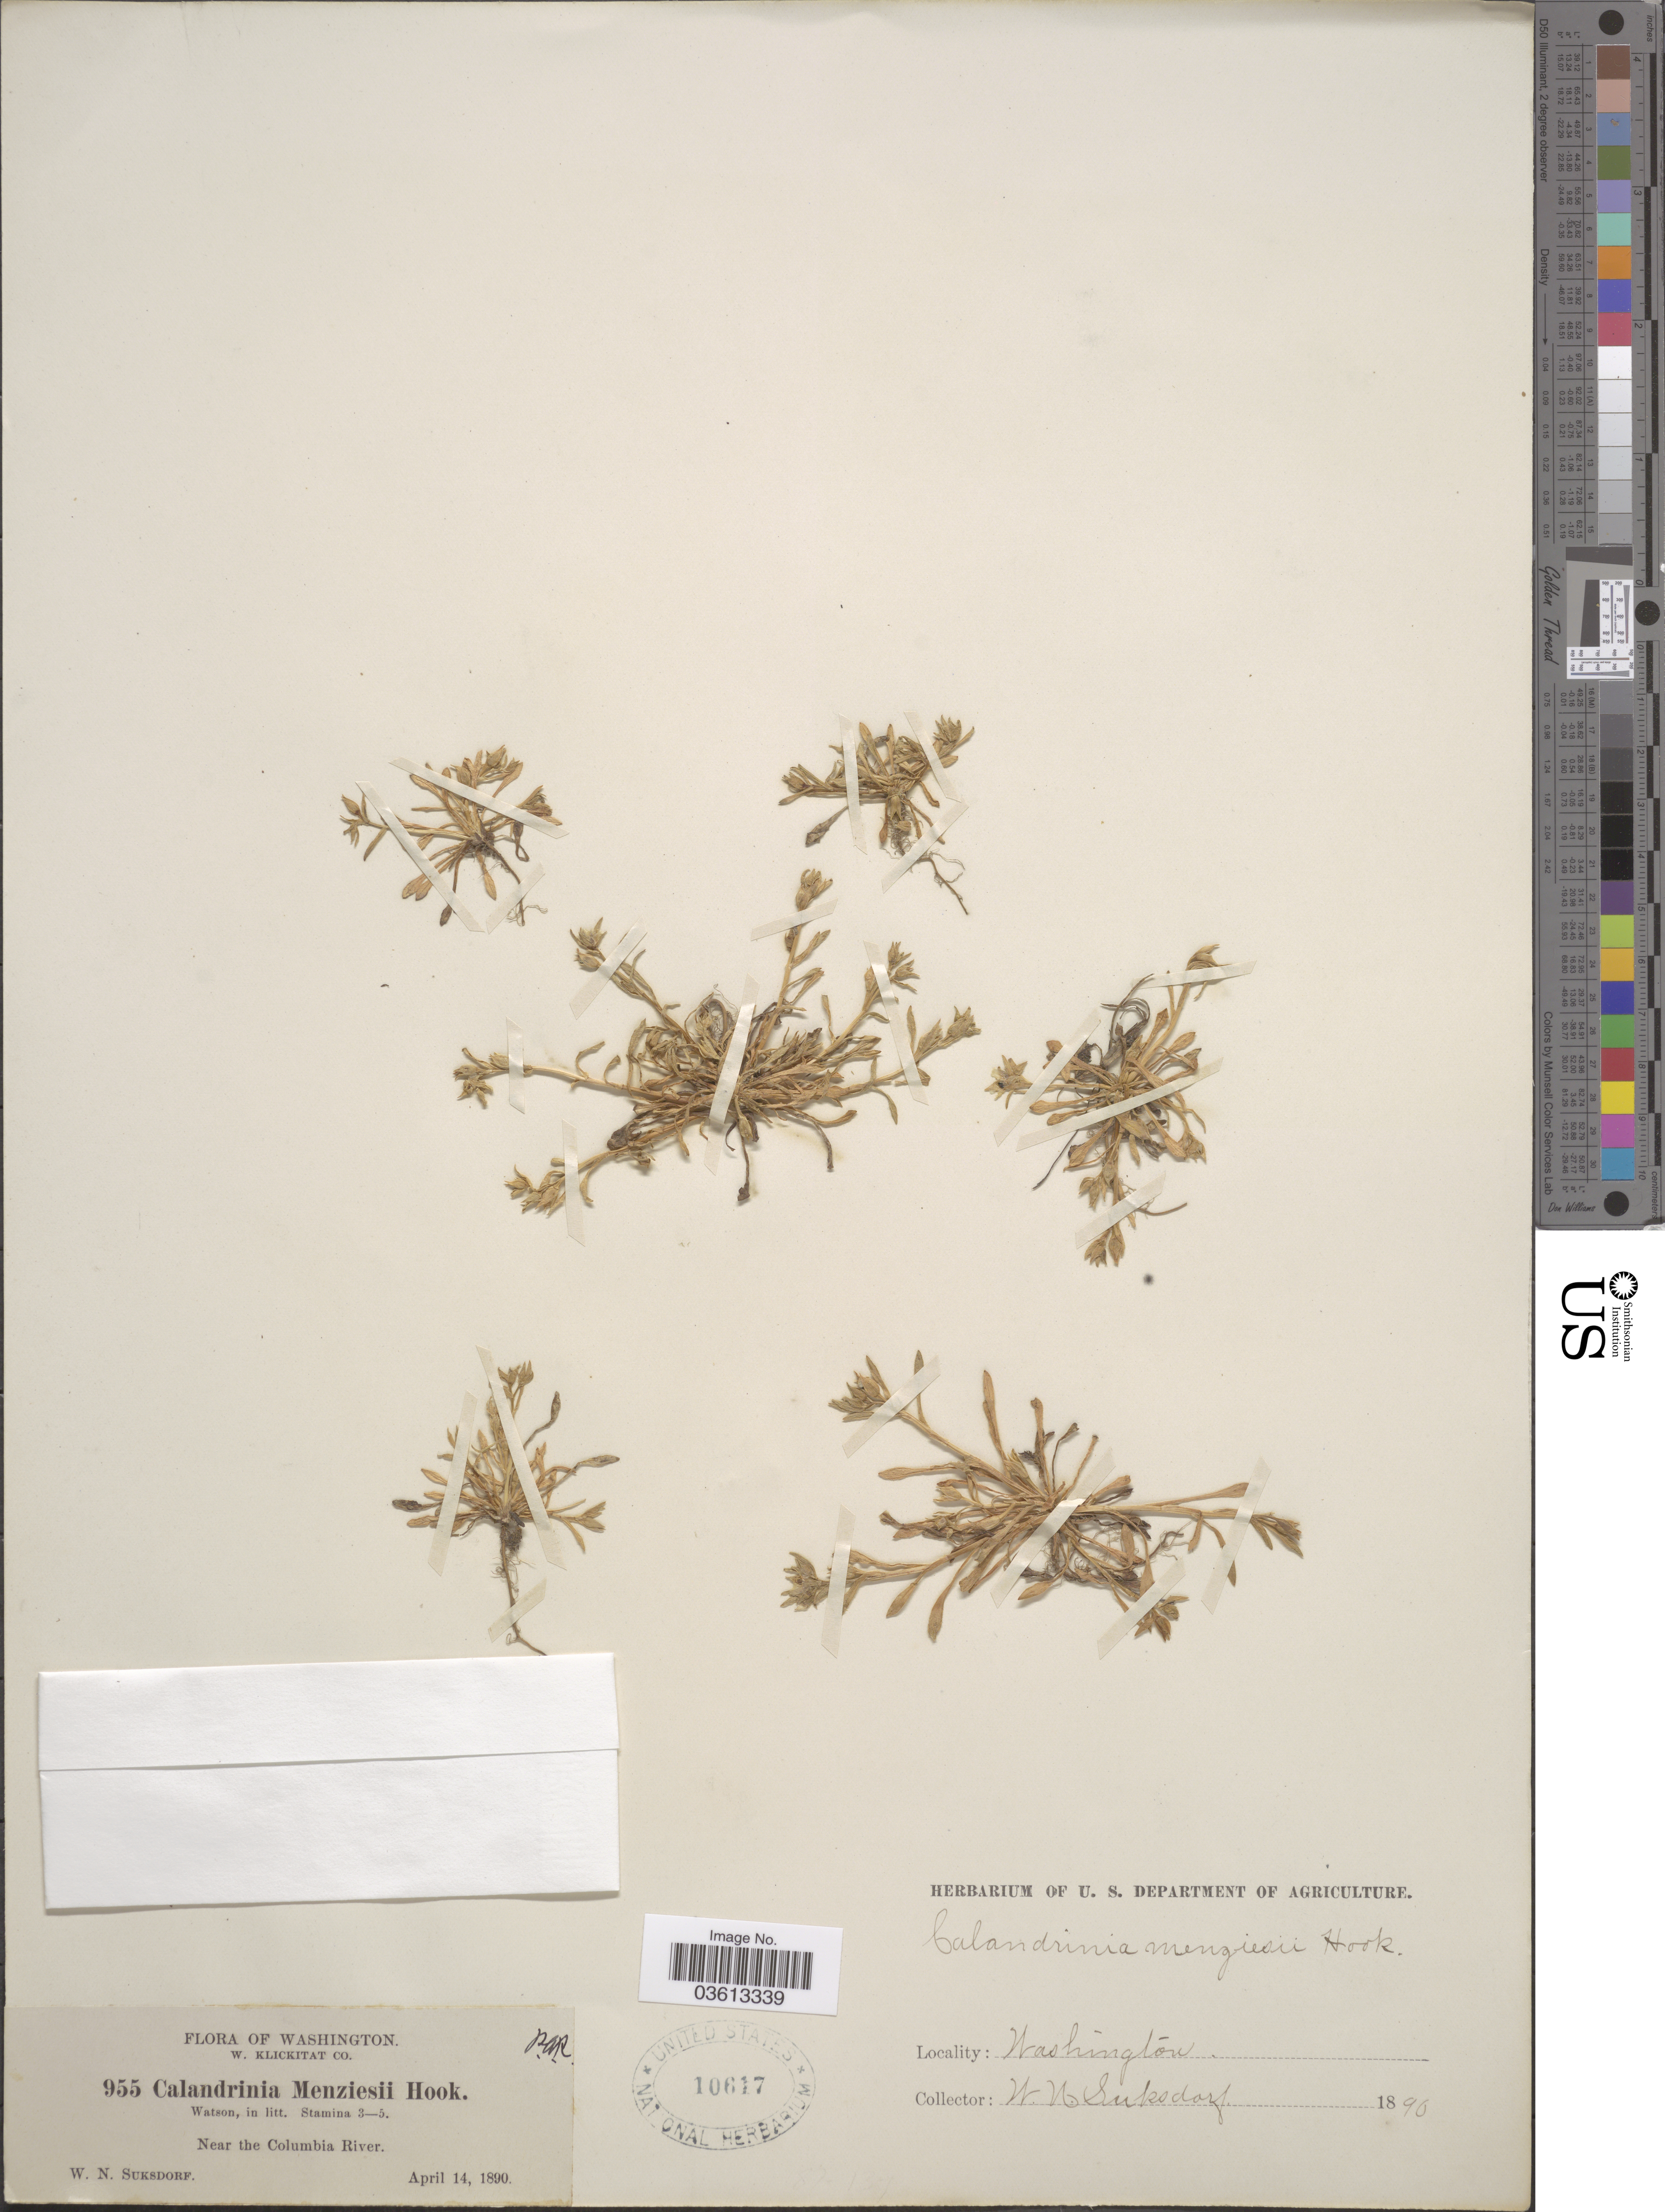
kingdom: Plantae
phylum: Tracheophyta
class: Magnoliopsida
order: Caryophyllales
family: Montiaceae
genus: Calandrinia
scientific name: Calandrinia ciliata var. ciliata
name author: (Ruiz & Pav.) DC.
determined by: Strong, Mark T., (BOT), Smithsonian Institution - National Museum of Natural History (UNITED STATES)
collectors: W. N. Suksdorf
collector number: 955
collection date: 1890-01-14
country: United States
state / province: Washington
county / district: Klickitat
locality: W. Klickitat Co. Near the Columbia River.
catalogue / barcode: US 10617